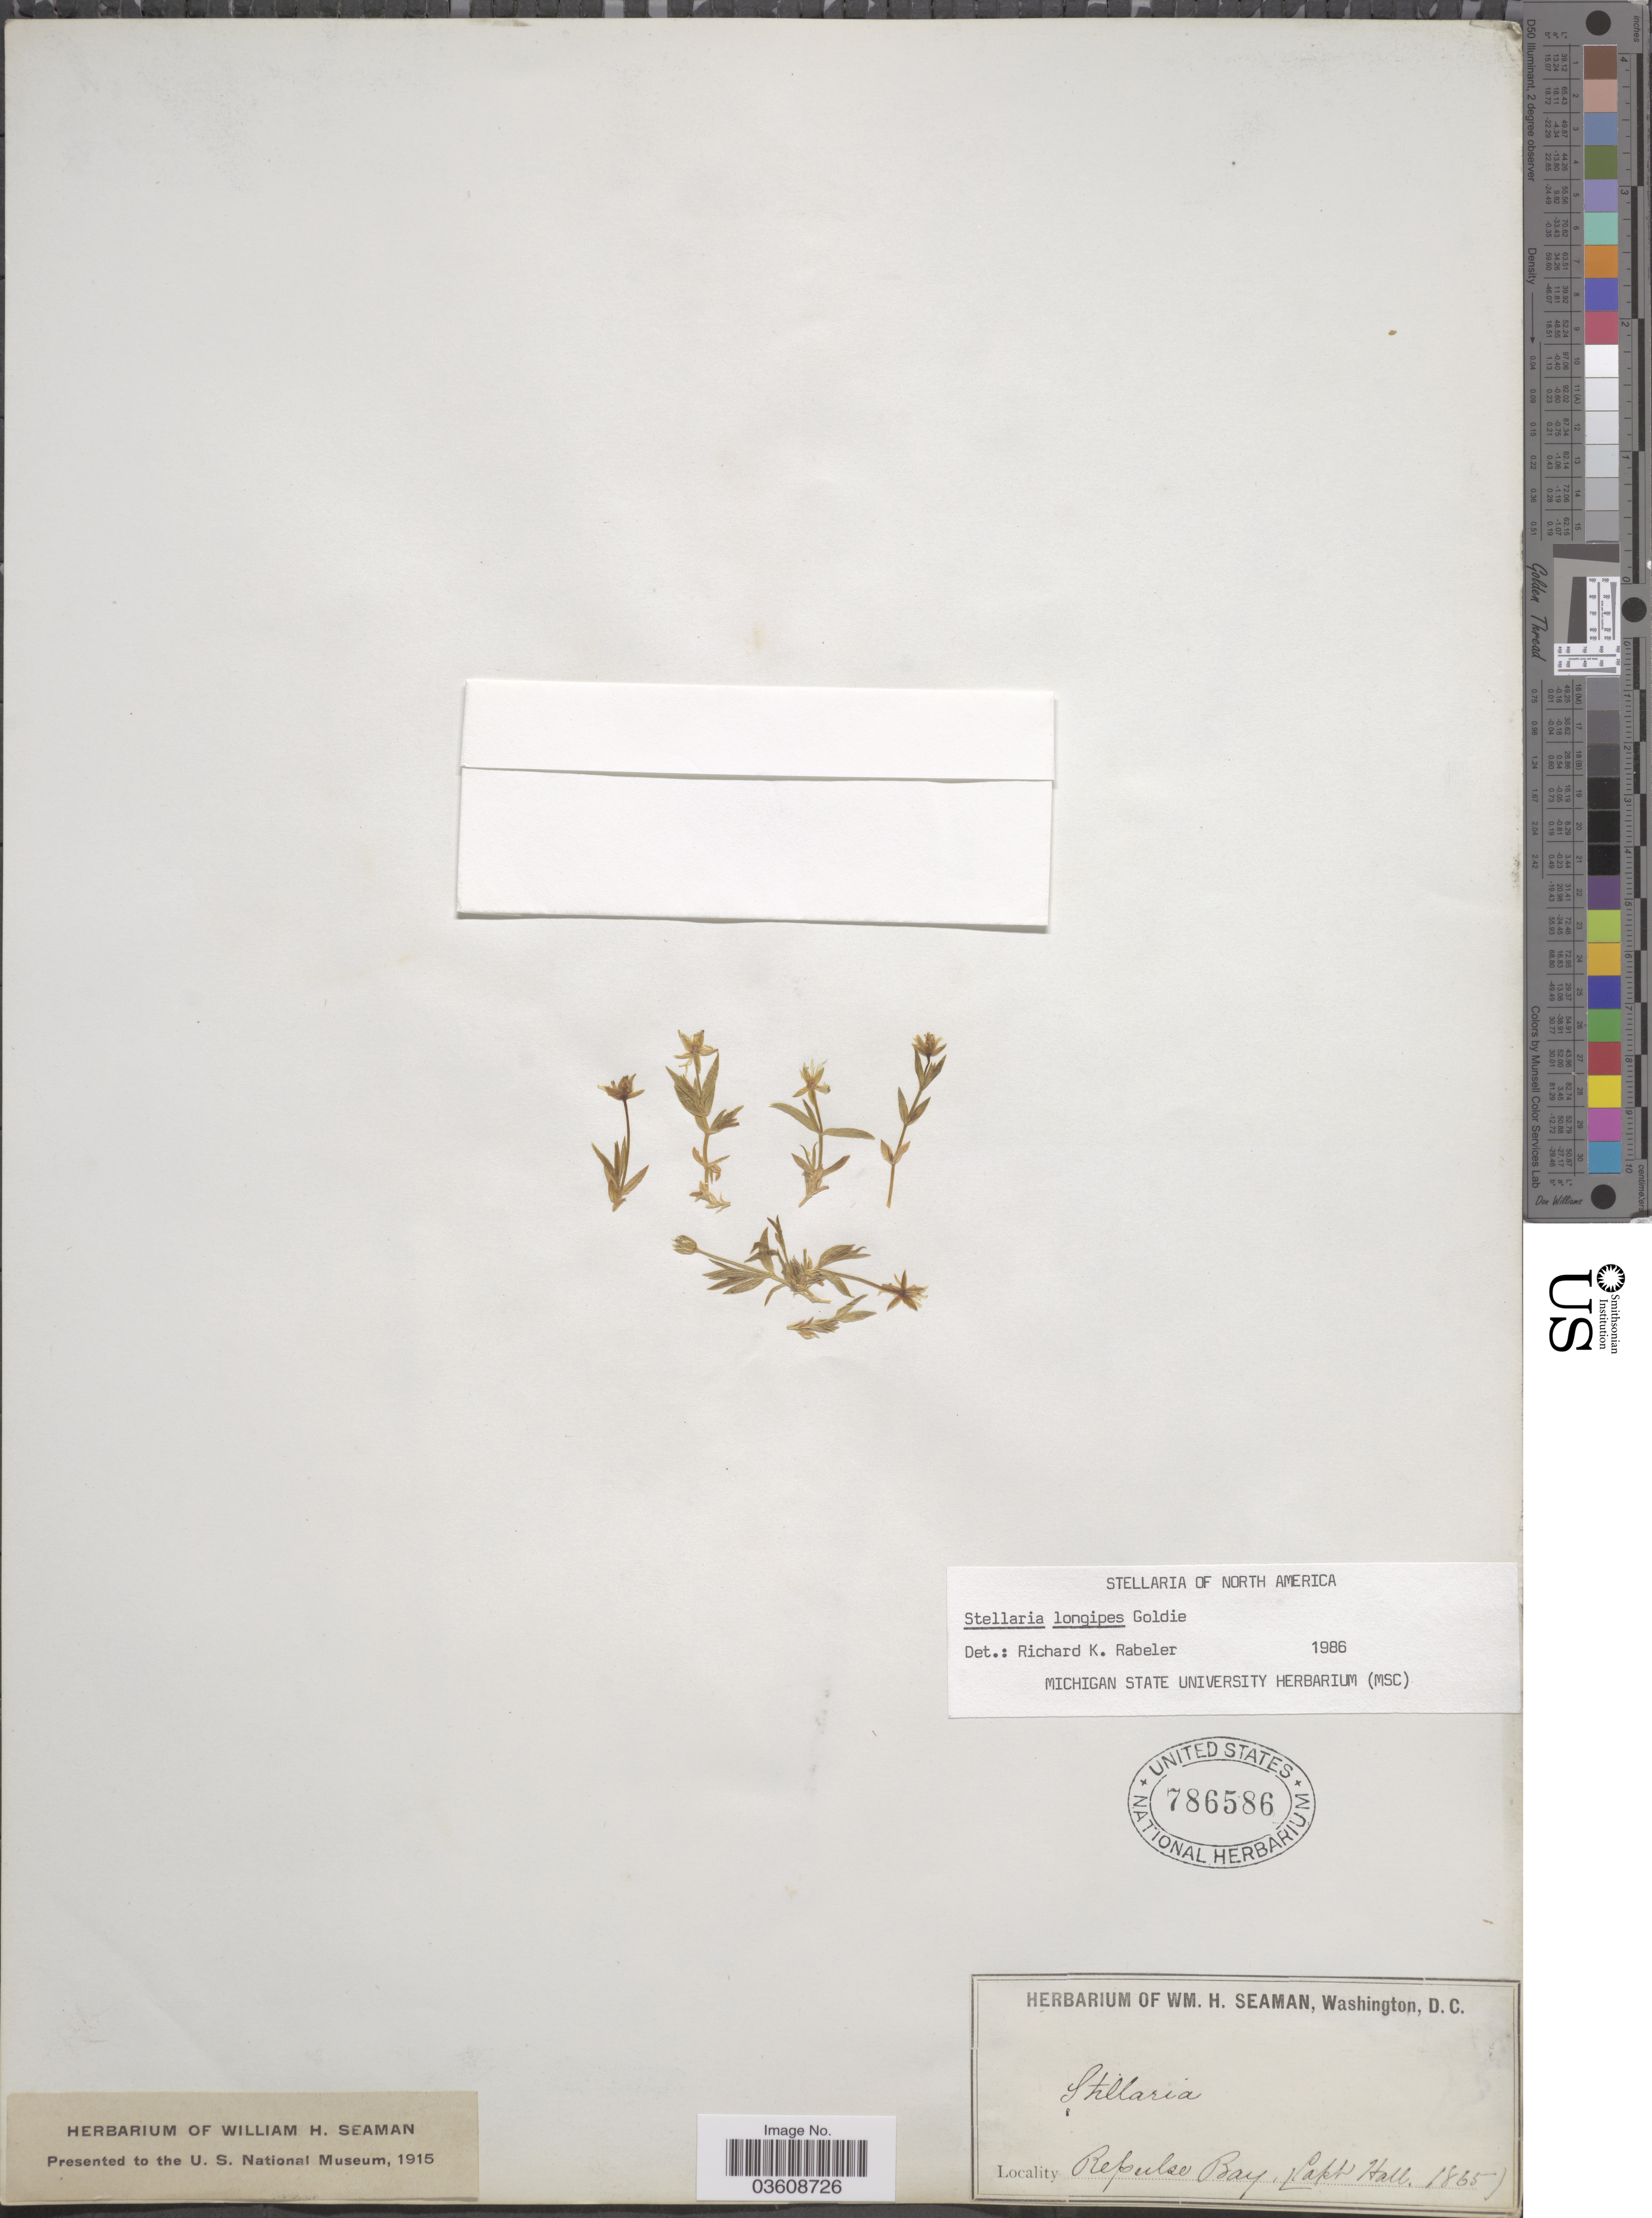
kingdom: Plantae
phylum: Tracheophyta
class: Magnoliopsida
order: Caryophyllales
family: Caryophyllaceae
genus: Stellaria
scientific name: Stellaria longipes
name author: Goldie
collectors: Hall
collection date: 1865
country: China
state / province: Hong Kong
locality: Repulse Bay.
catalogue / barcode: US 786586